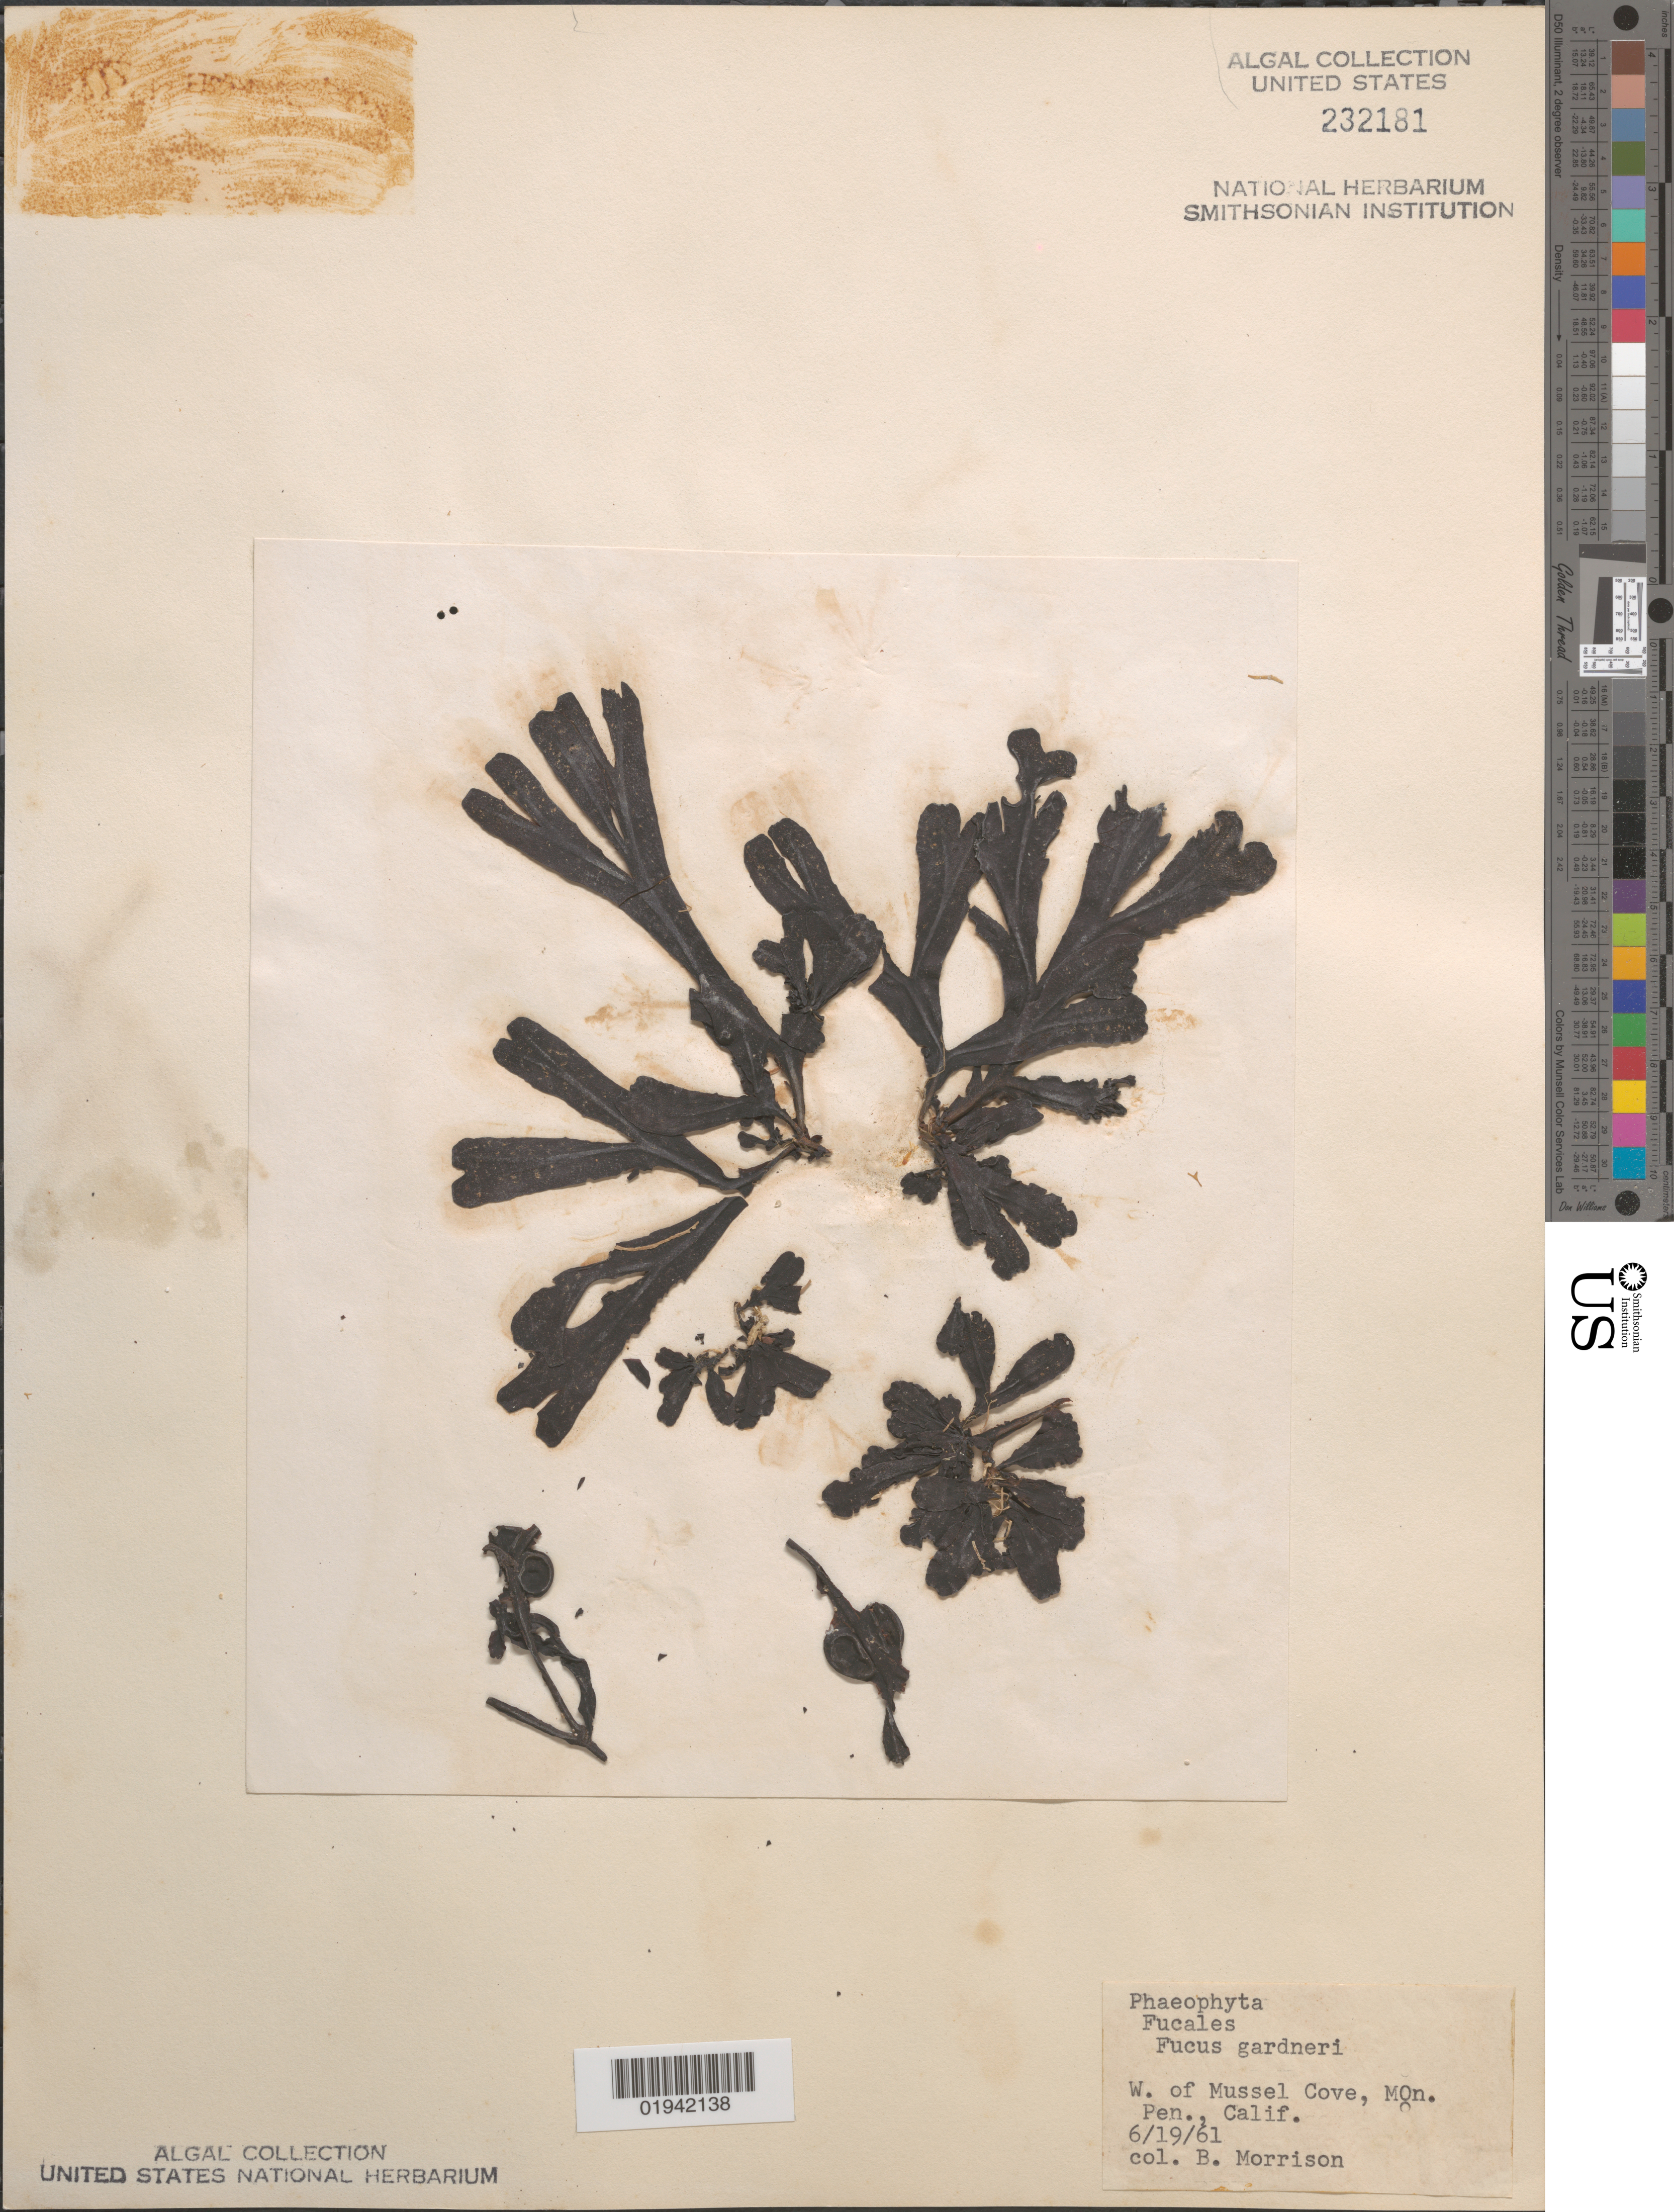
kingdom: Chromista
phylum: Ochrophyta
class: Phaeophyceae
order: Fucales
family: Fucaceae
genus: Fucus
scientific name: Fucus distichus subsp. evanescens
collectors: B. Morrison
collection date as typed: Transcribed d/m/y: 19/6/61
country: United States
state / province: California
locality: W. of Mussel Cove, Mon. Pen.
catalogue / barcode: US 232181